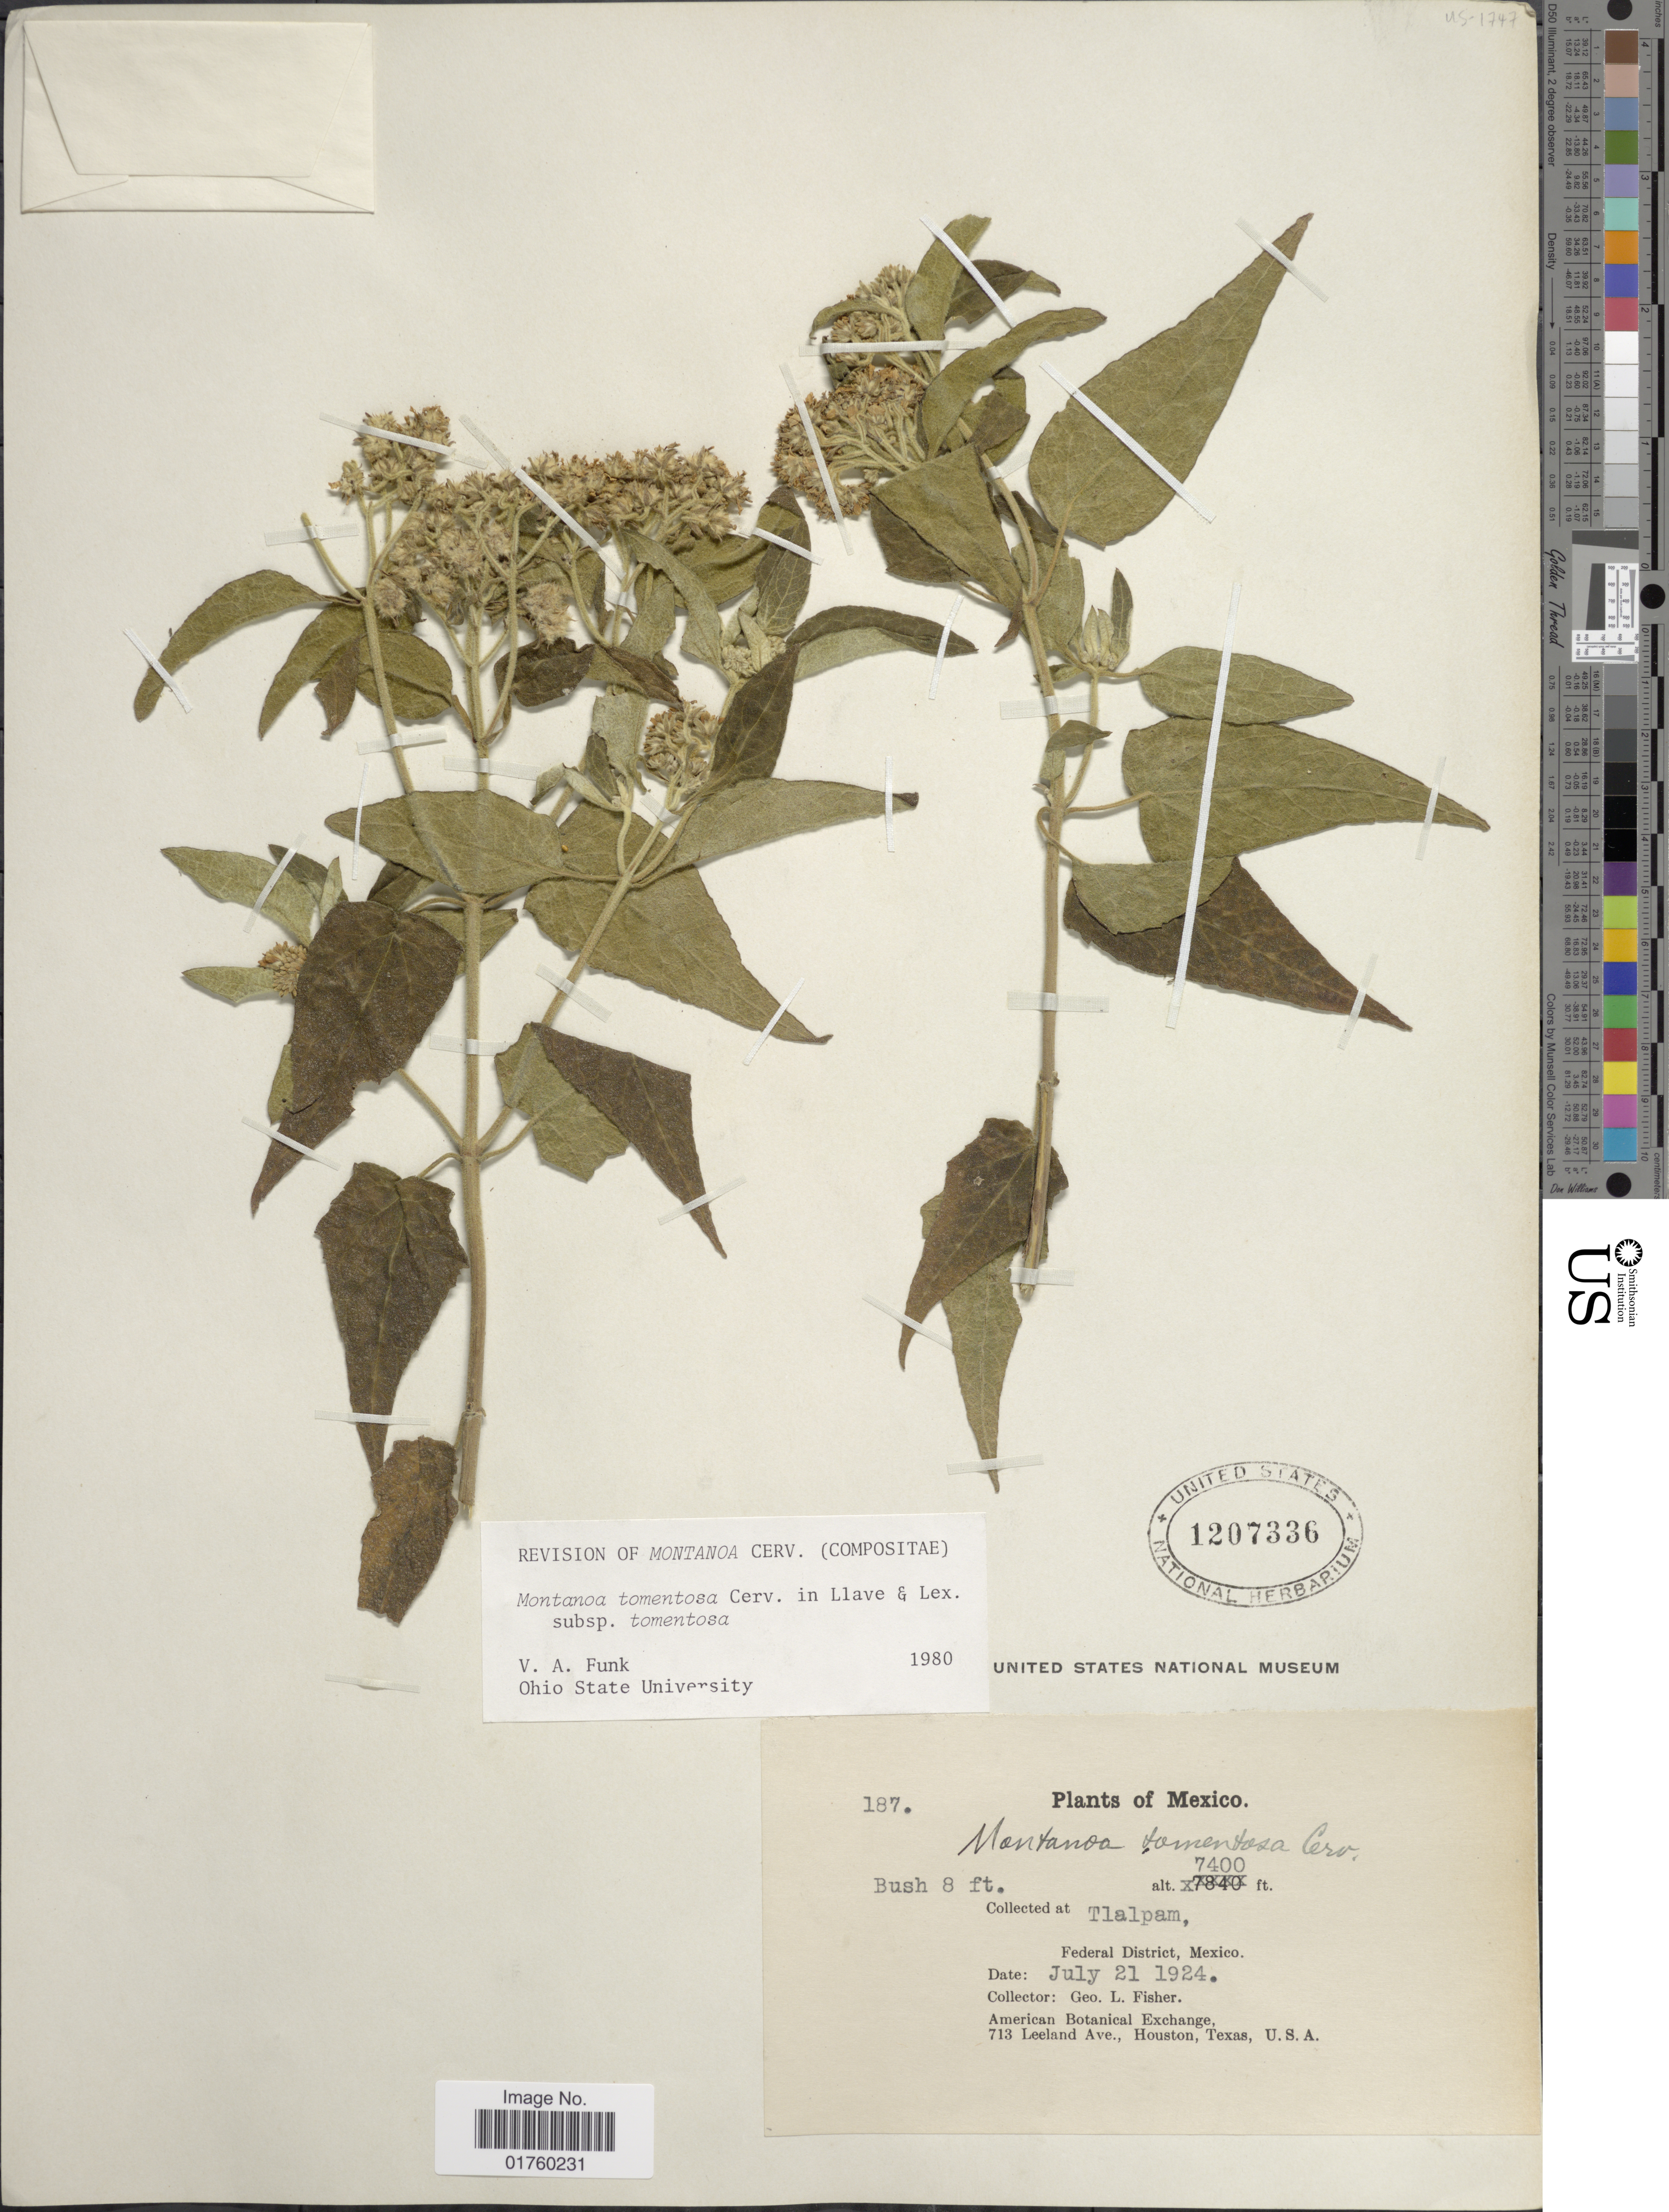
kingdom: Plantae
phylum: Tracheophyta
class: Magnoliopsida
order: Asterales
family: Asteraceae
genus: Montanoa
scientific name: Montanoa tomentosa subsp. tomentosa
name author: Cerv.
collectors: G. L. Fisher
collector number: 187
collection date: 1924-07-21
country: Mexico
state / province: Distrito Federal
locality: Tlalpam.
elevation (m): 2256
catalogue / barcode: US 1207336